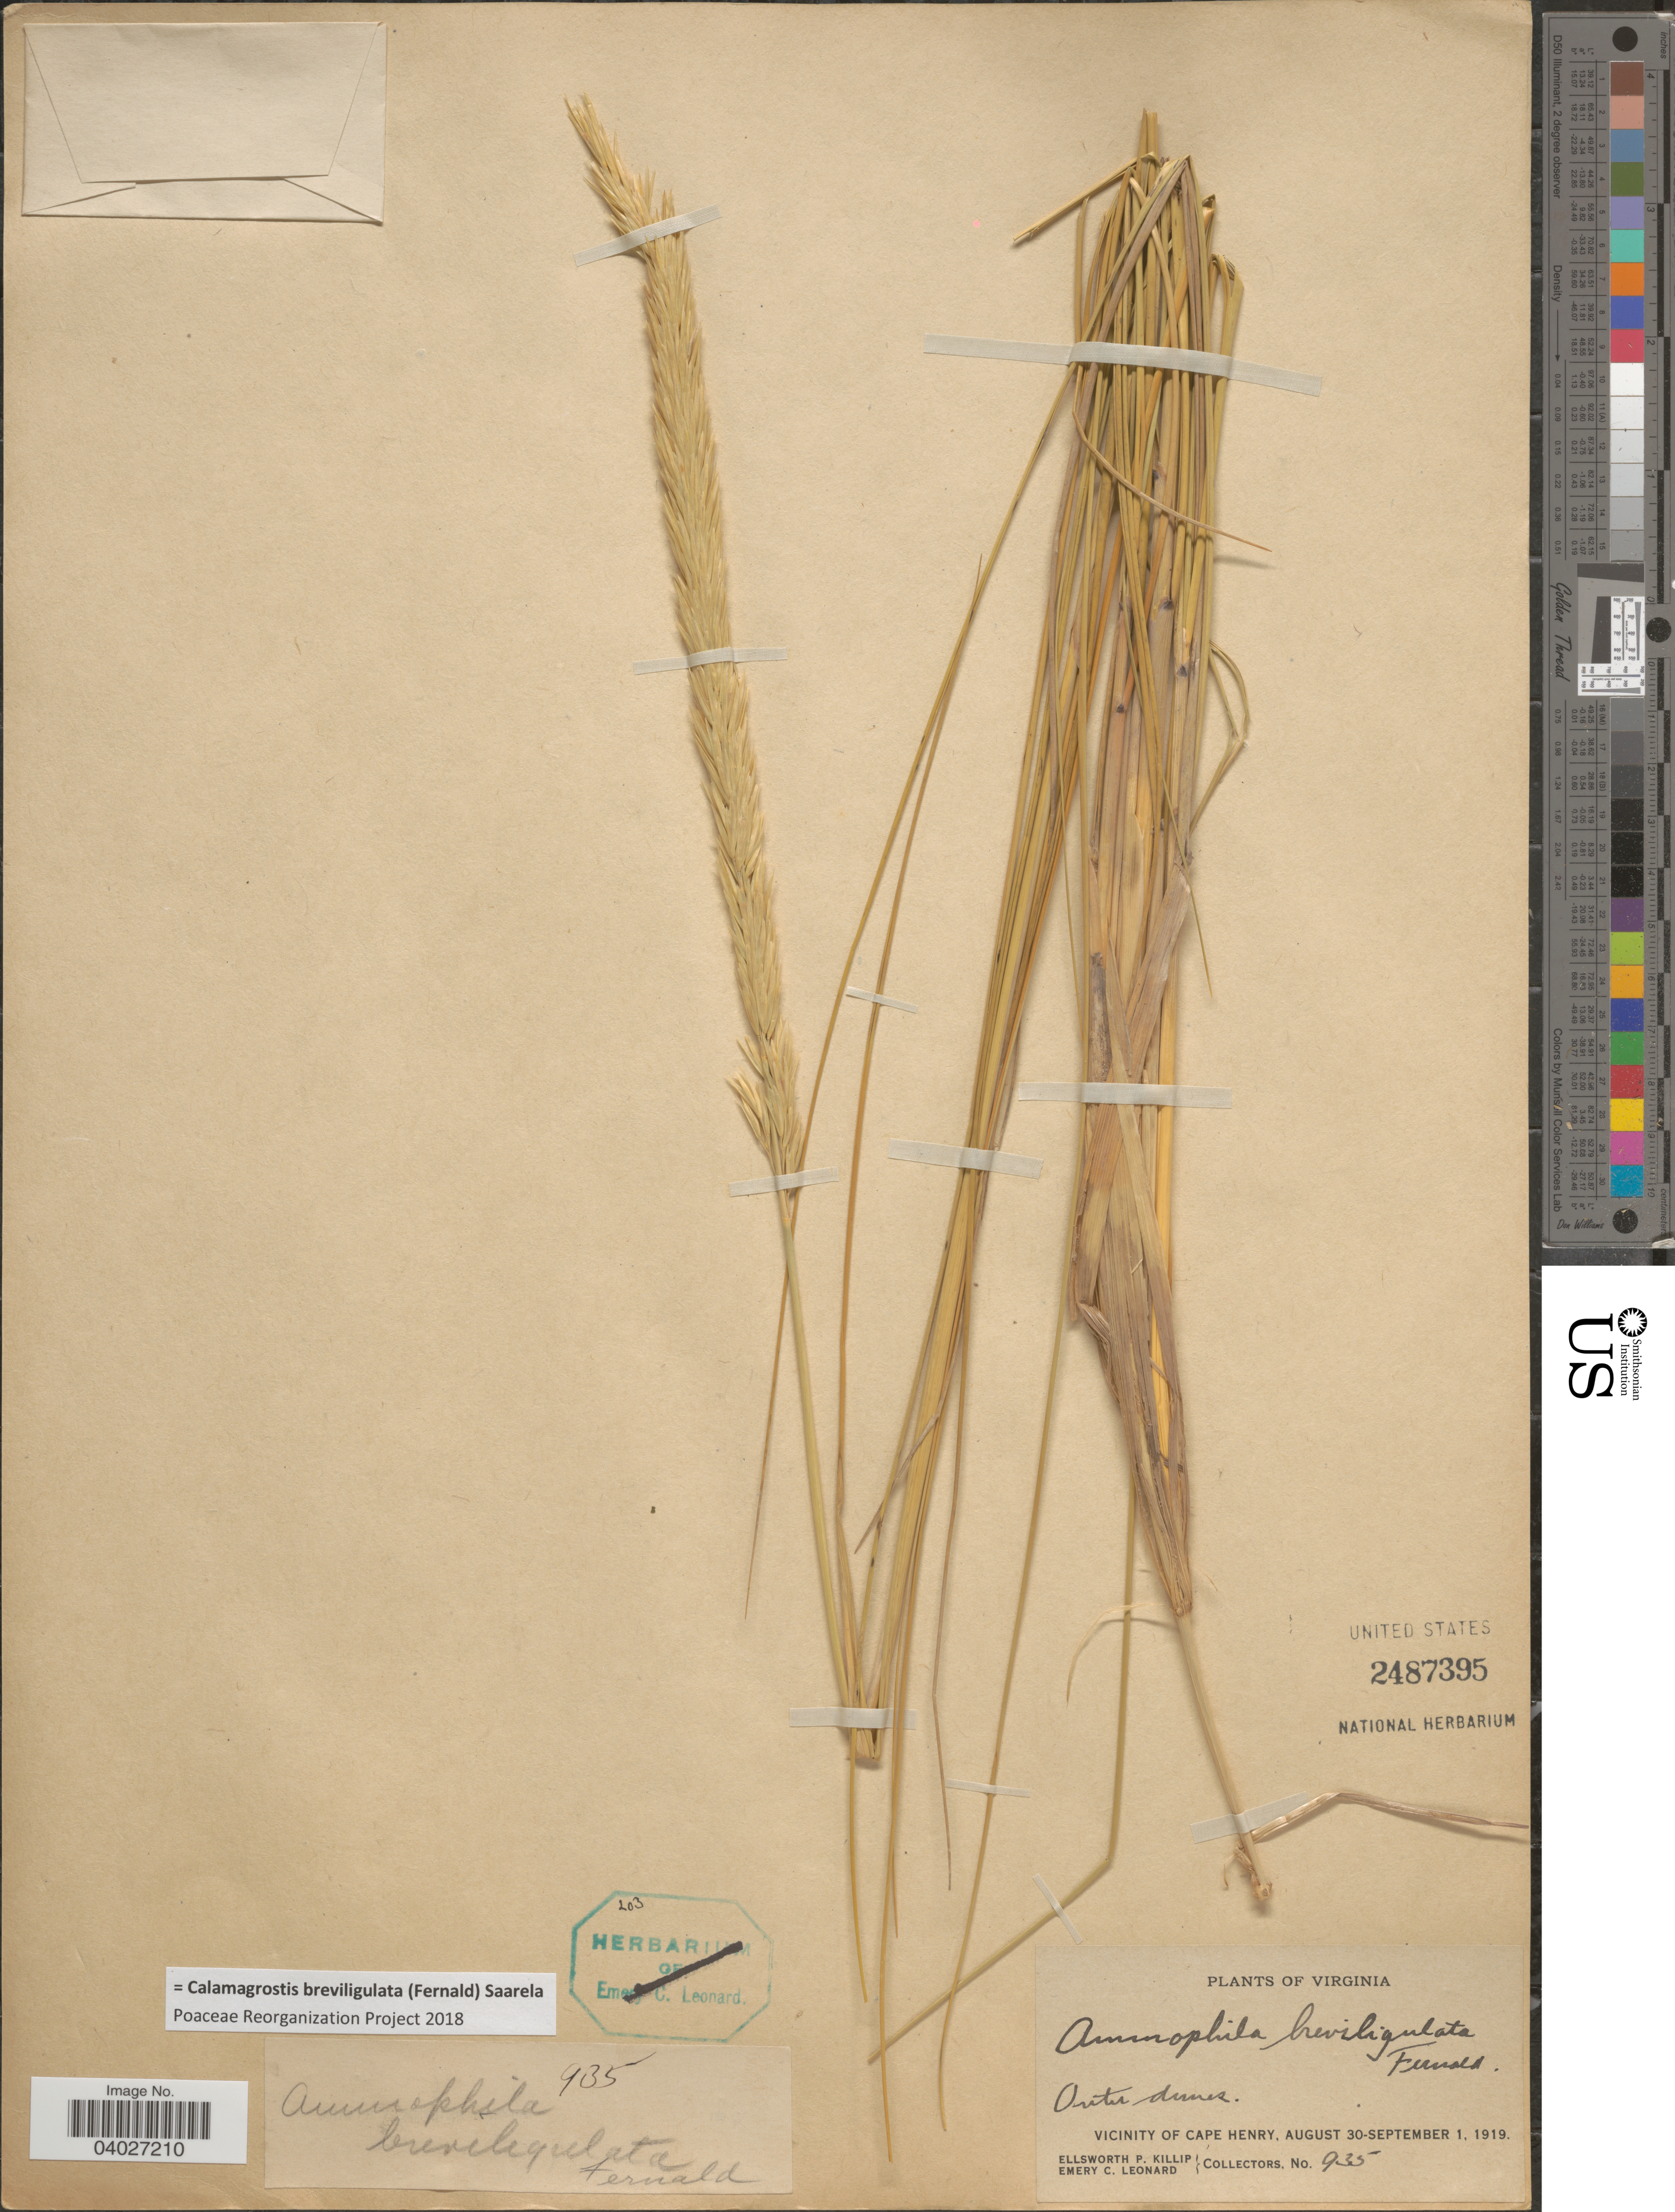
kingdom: Plantae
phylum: Tracheophyta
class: Liliopsida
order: Poales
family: Poaceae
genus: Calamagrostis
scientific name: Calamagrostis breviligulata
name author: (Fernald) Saarela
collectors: E. P. Killip & E. C. Leonard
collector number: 935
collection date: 1919-08-30/1919-09-01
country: United States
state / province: Virginia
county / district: City of Virginia Beach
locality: Outer dunes. Vicinity of Cape Henry.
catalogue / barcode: US 2487395